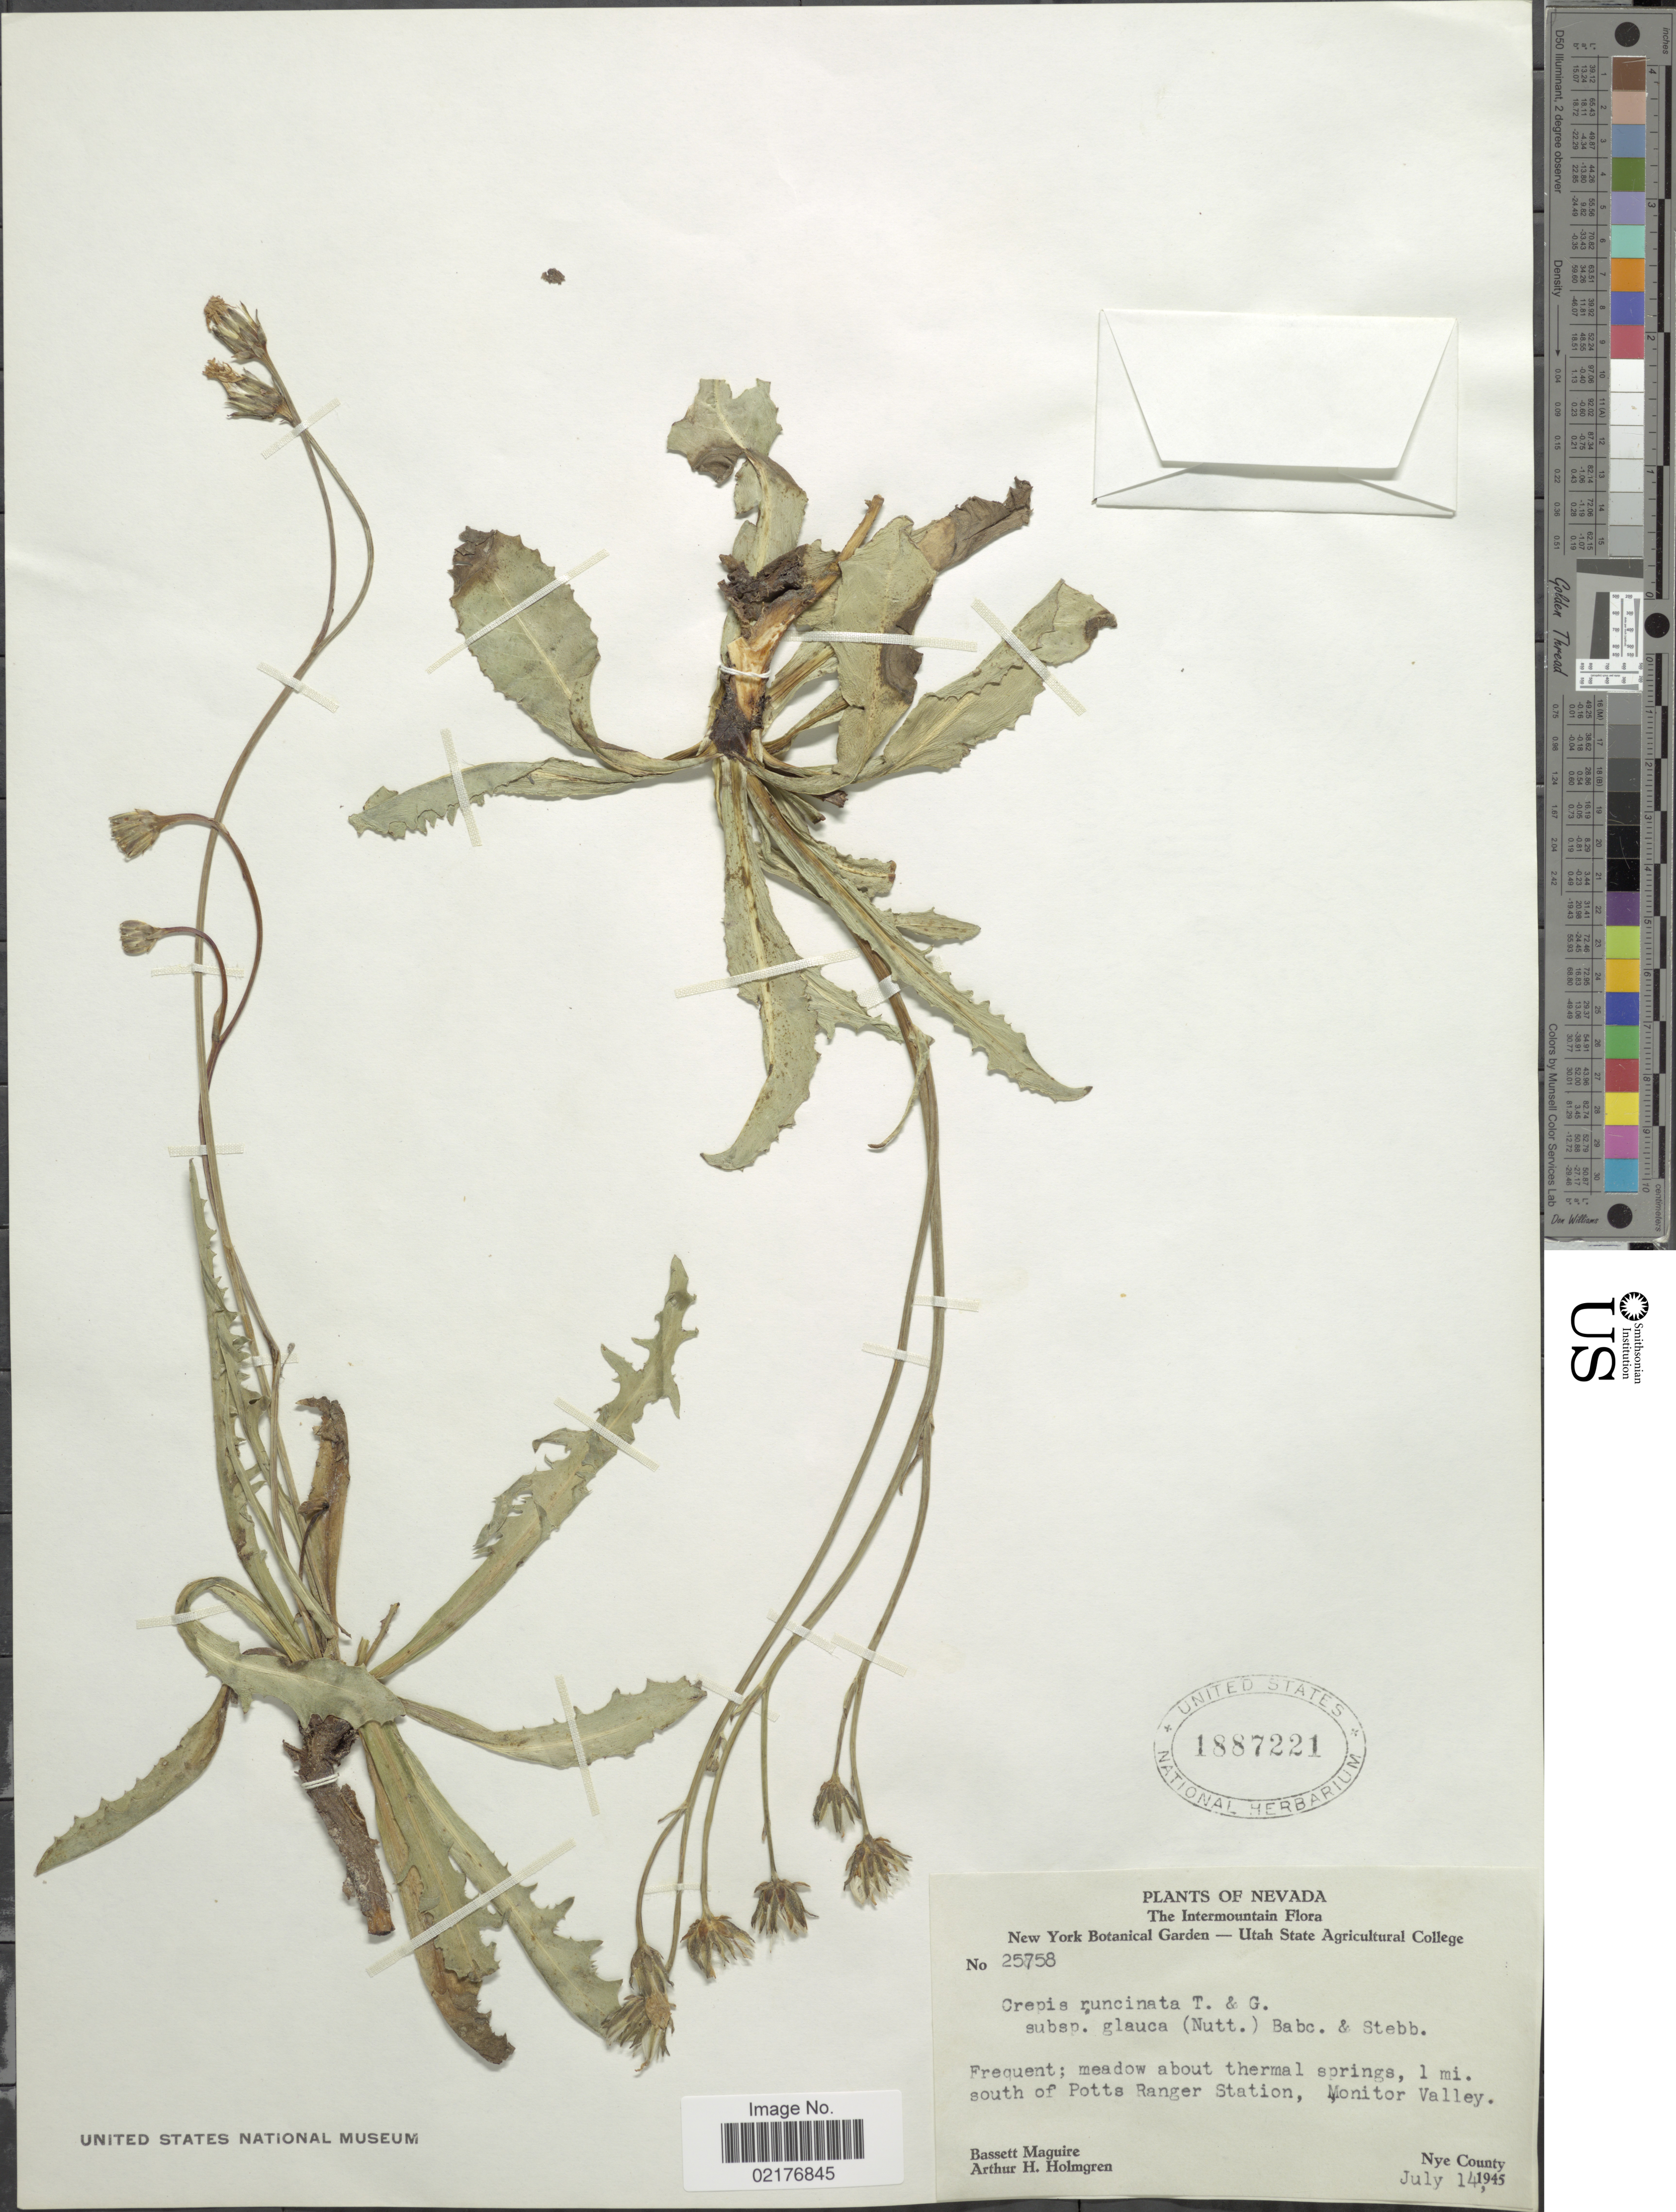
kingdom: Plantae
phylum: Tracheophyta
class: Magnoliopsida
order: Asterales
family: Asteraceae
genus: Askellia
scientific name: Askellia flexuosa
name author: (Ledeb.) W.A. Weber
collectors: B. Maguire & A. H. Holmgren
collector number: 25758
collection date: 1945-07-14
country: United States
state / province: Nevada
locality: The Intermountain, Meadow about thermal springs, 1 mi. south of Potts Ranger Station, Monitor Valley, Nye County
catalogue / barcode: US 1887221